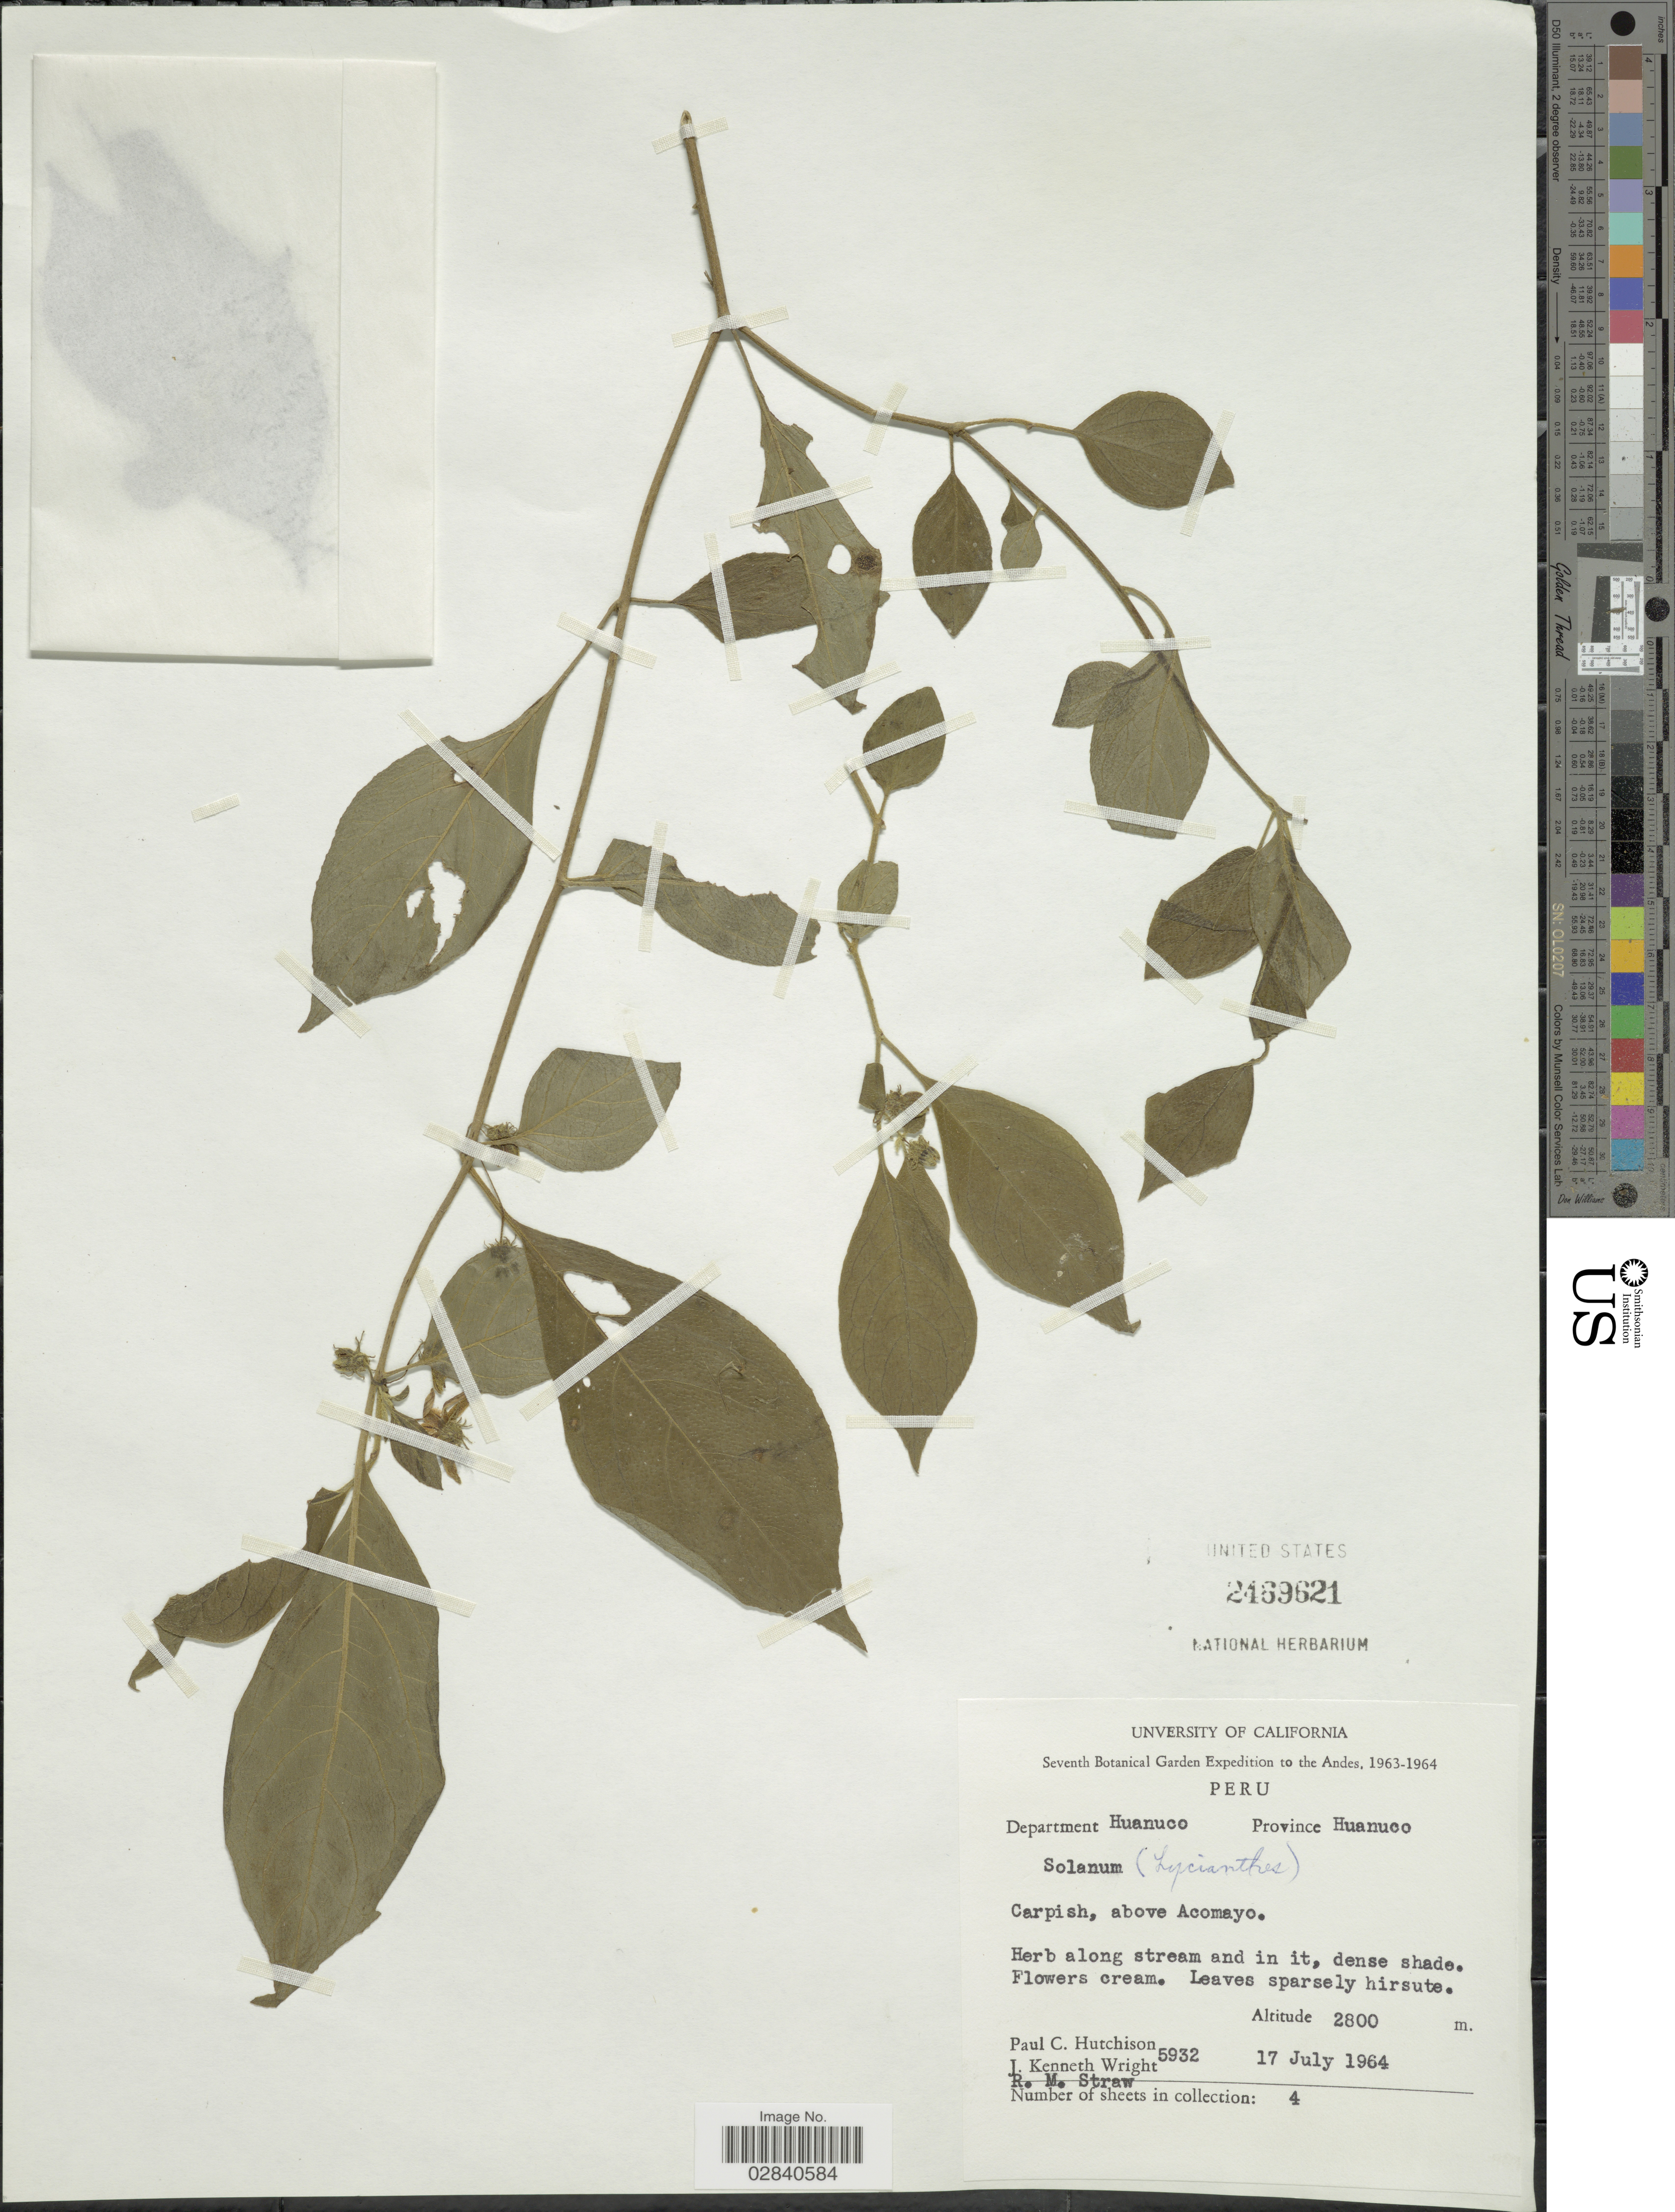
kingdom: Plantae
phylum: Tracheophyta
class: Magnoliopsida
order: Solanales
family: Solanaceae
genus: Lycianthes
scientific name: Lycianthes sp.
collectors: P. C. Hutchison, J. K. Wright & R. M. Straw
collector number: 5932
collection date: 1964-07-17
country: Peru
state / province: Huánuco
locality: Andes, Department Huanuco, Province Huanuco, Carpish, above Acomayo.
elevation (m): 2800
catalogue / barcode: US 2469621